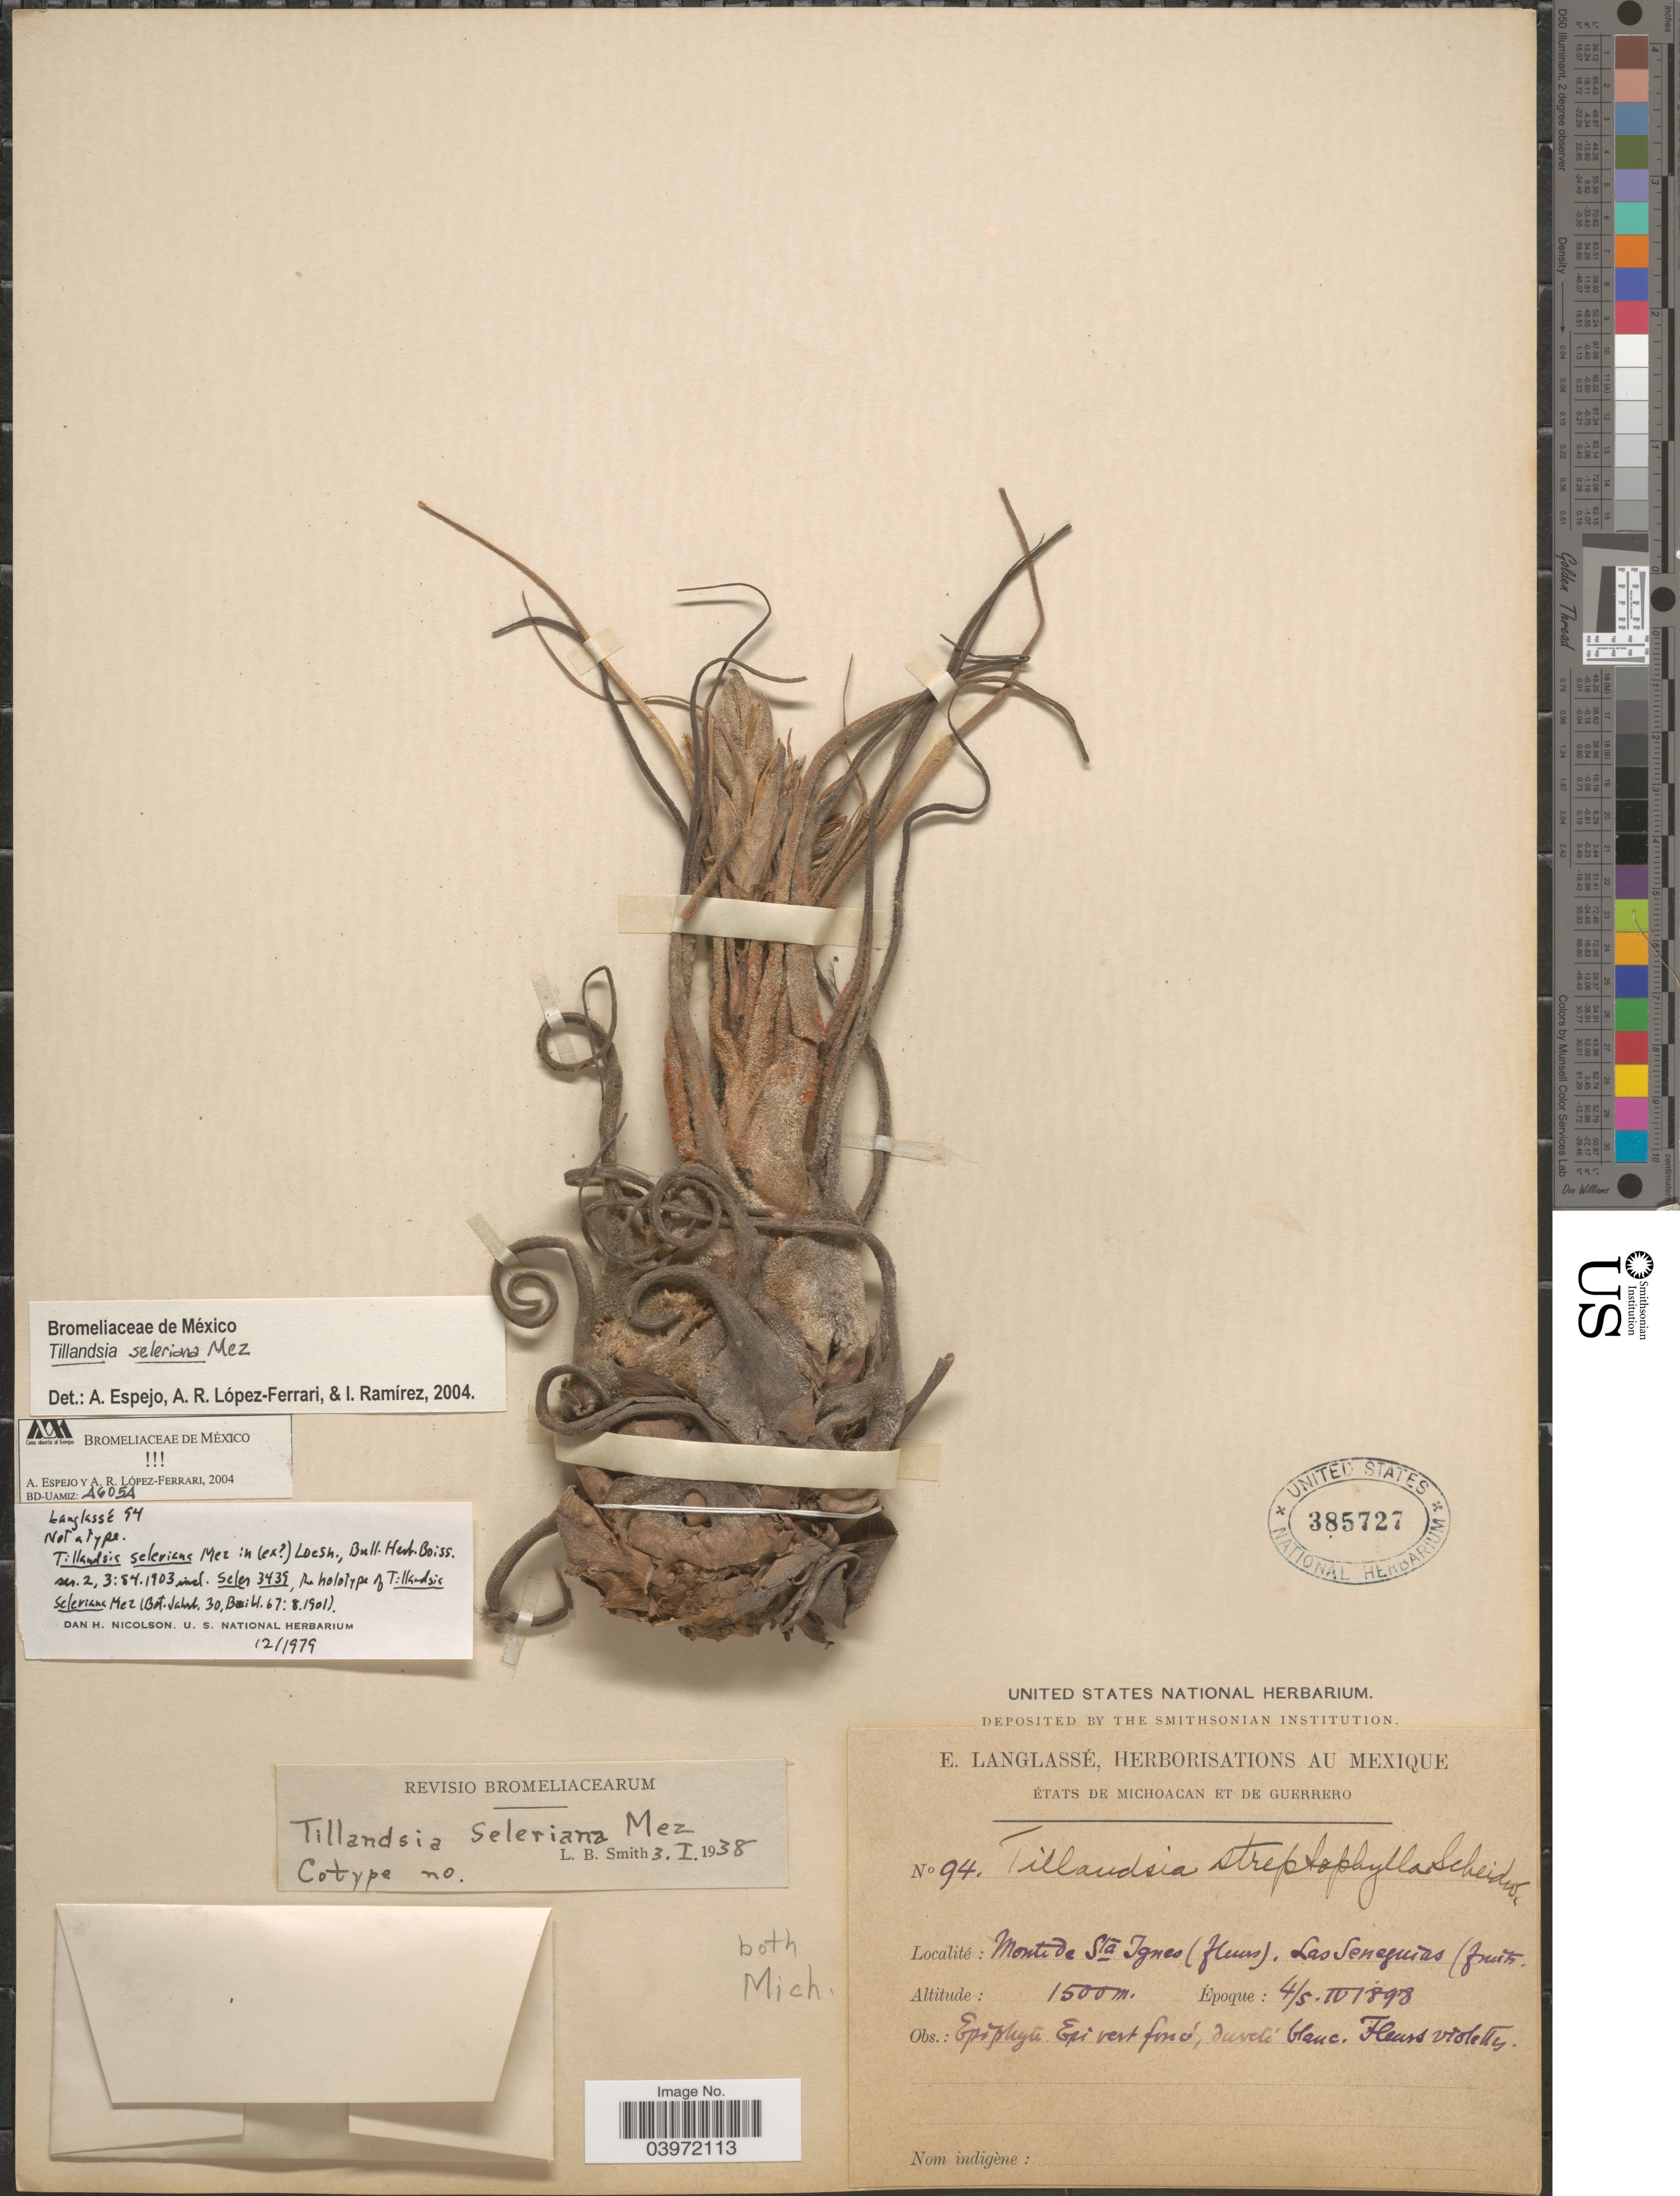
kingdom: Plantae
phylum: Tracheophyta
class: Liliopsida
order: Poales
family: Bromeliaceae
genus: Tillandsia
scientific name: Tillandsia seleriana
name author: Mez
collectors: E. Langlassé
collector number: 94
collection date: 1898-04-04/1898-04-05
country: Mexico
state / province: Michoacán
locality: Both Mich. Monte de Sta Ignes (fleurs). Las Seneguias (fruits.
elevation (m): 1500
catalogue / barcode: US 385727